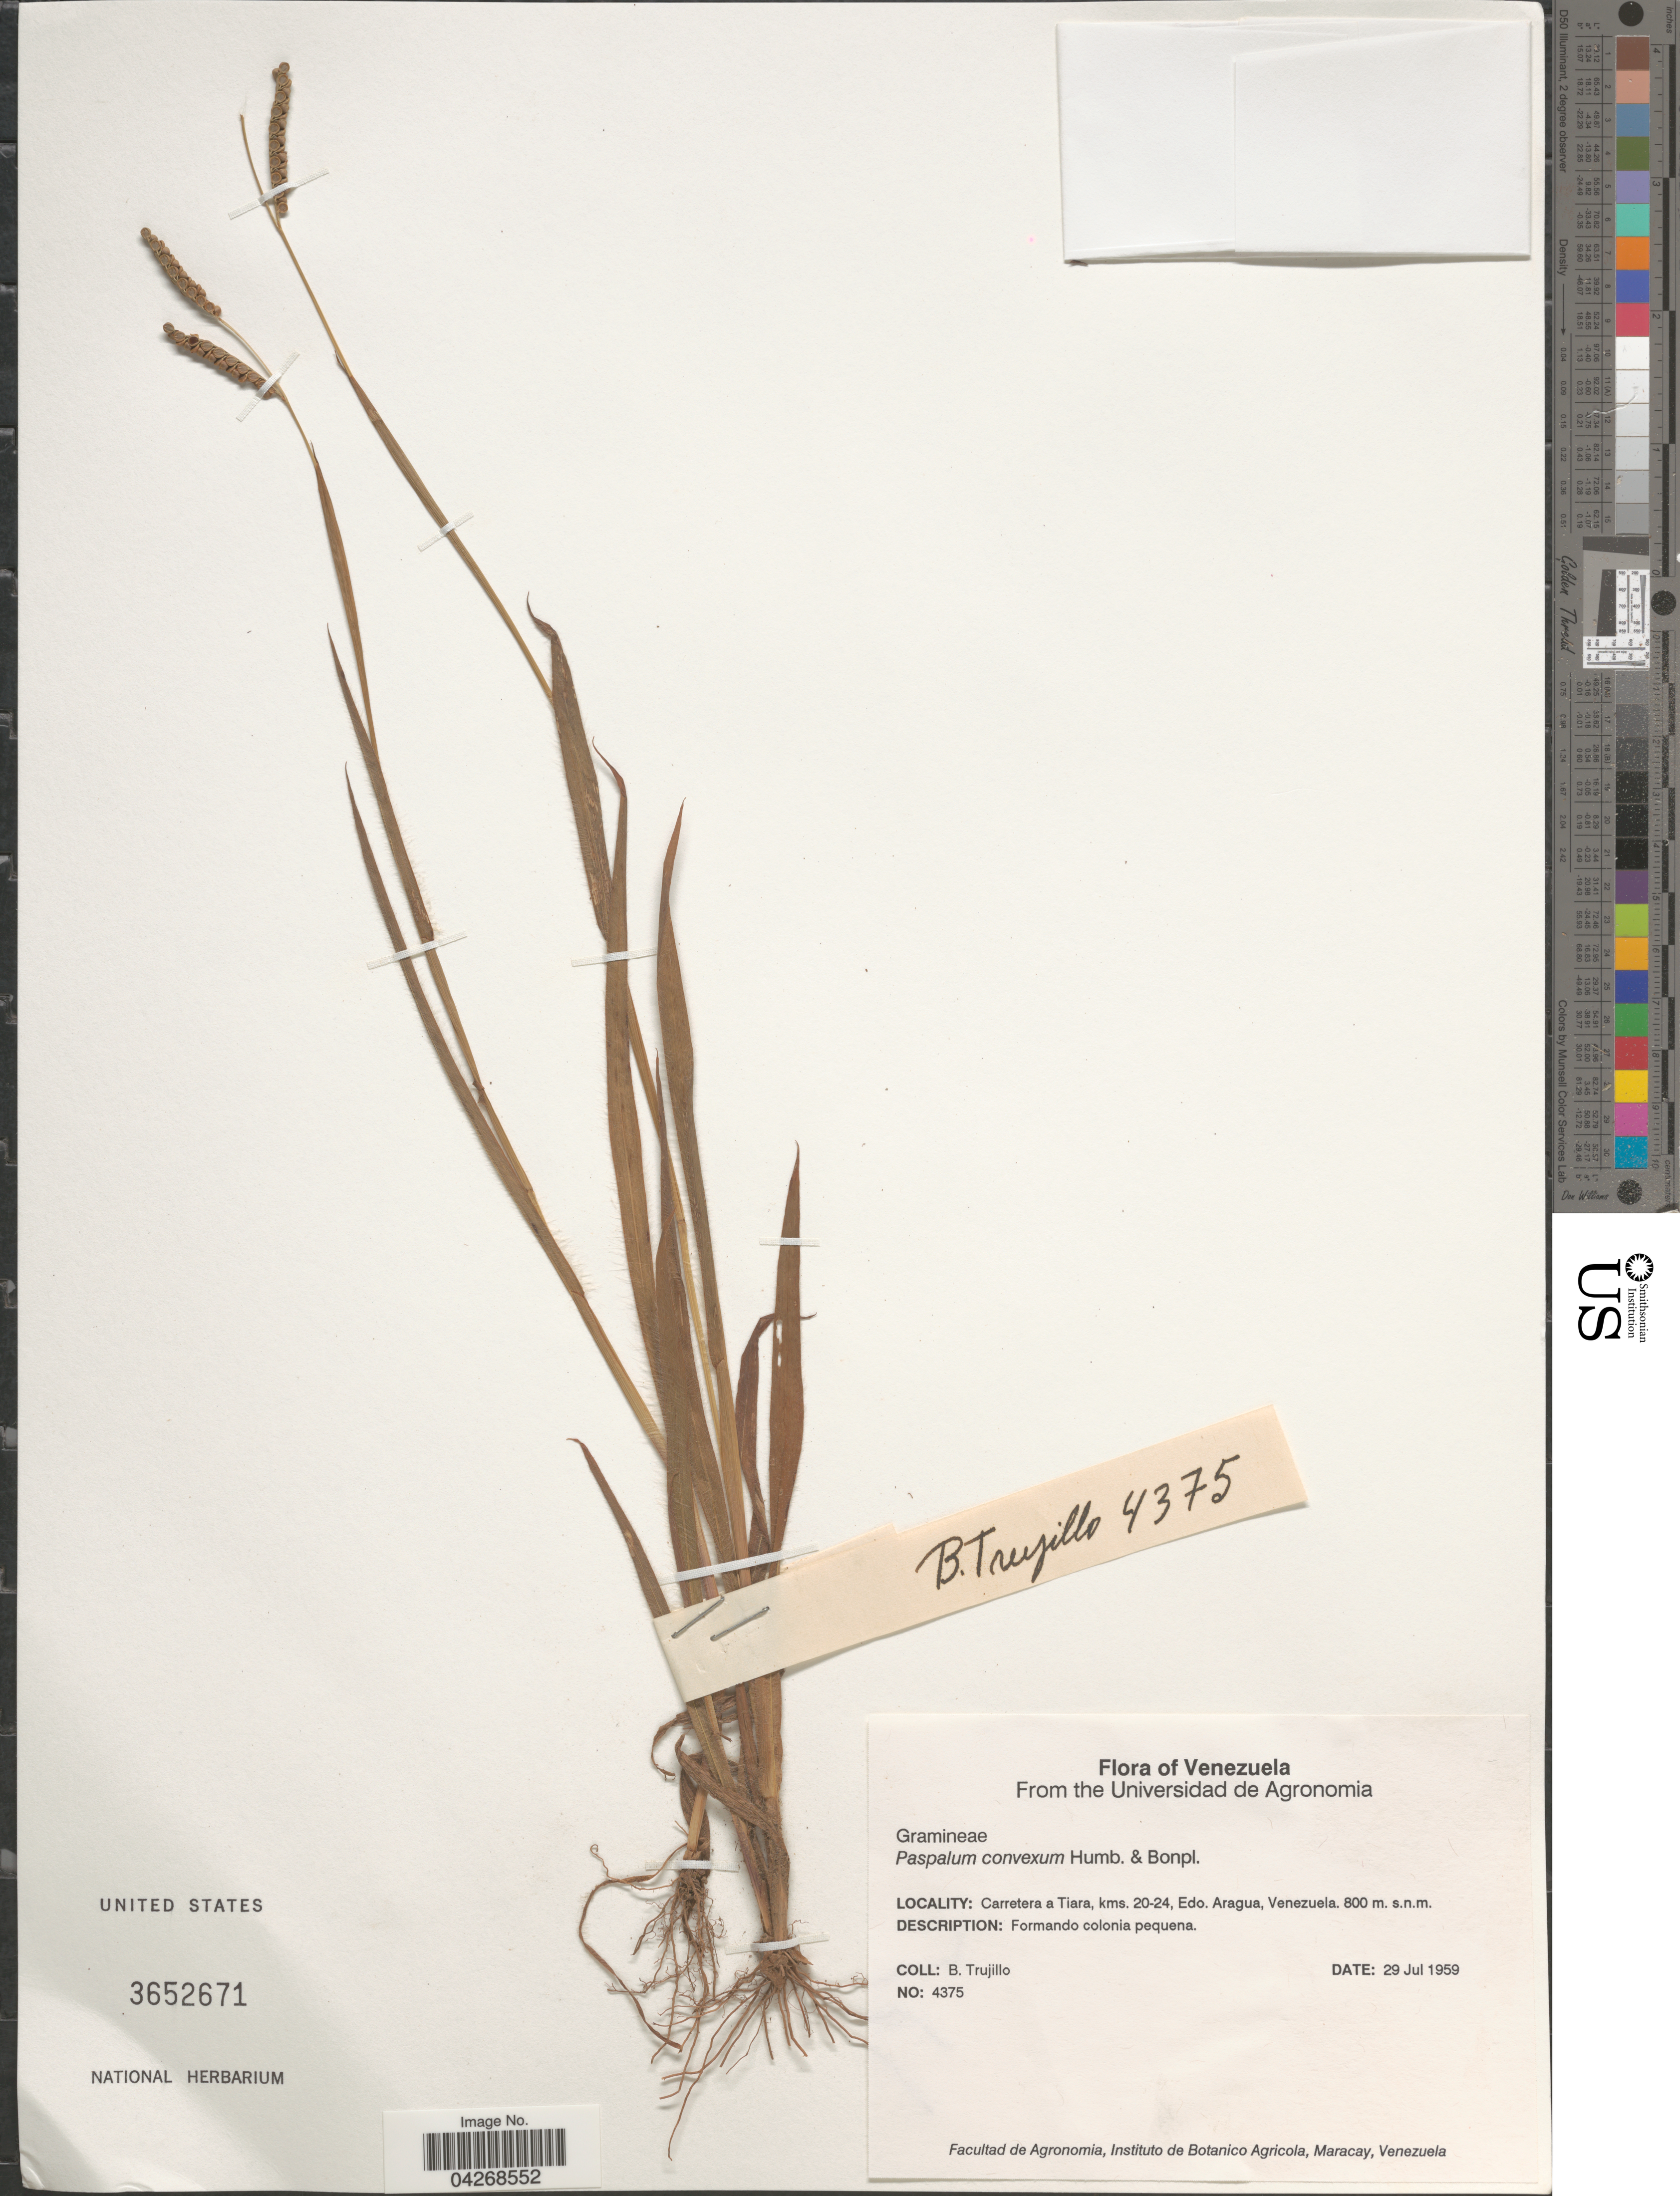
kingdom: Plantae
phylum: Tracheophyta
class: Liliopsida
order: Poales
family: Poaceae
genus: Paspalum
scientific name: Paspalum convexum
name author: Humb. & Bonpl. ex Flüggé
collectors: B. Trujillo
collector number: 4375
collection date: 1959-07-29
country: Venezuela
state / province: Aragua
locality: Carretera a Tiara, kms. 20-24.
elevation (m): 800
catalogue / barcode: US 3652671